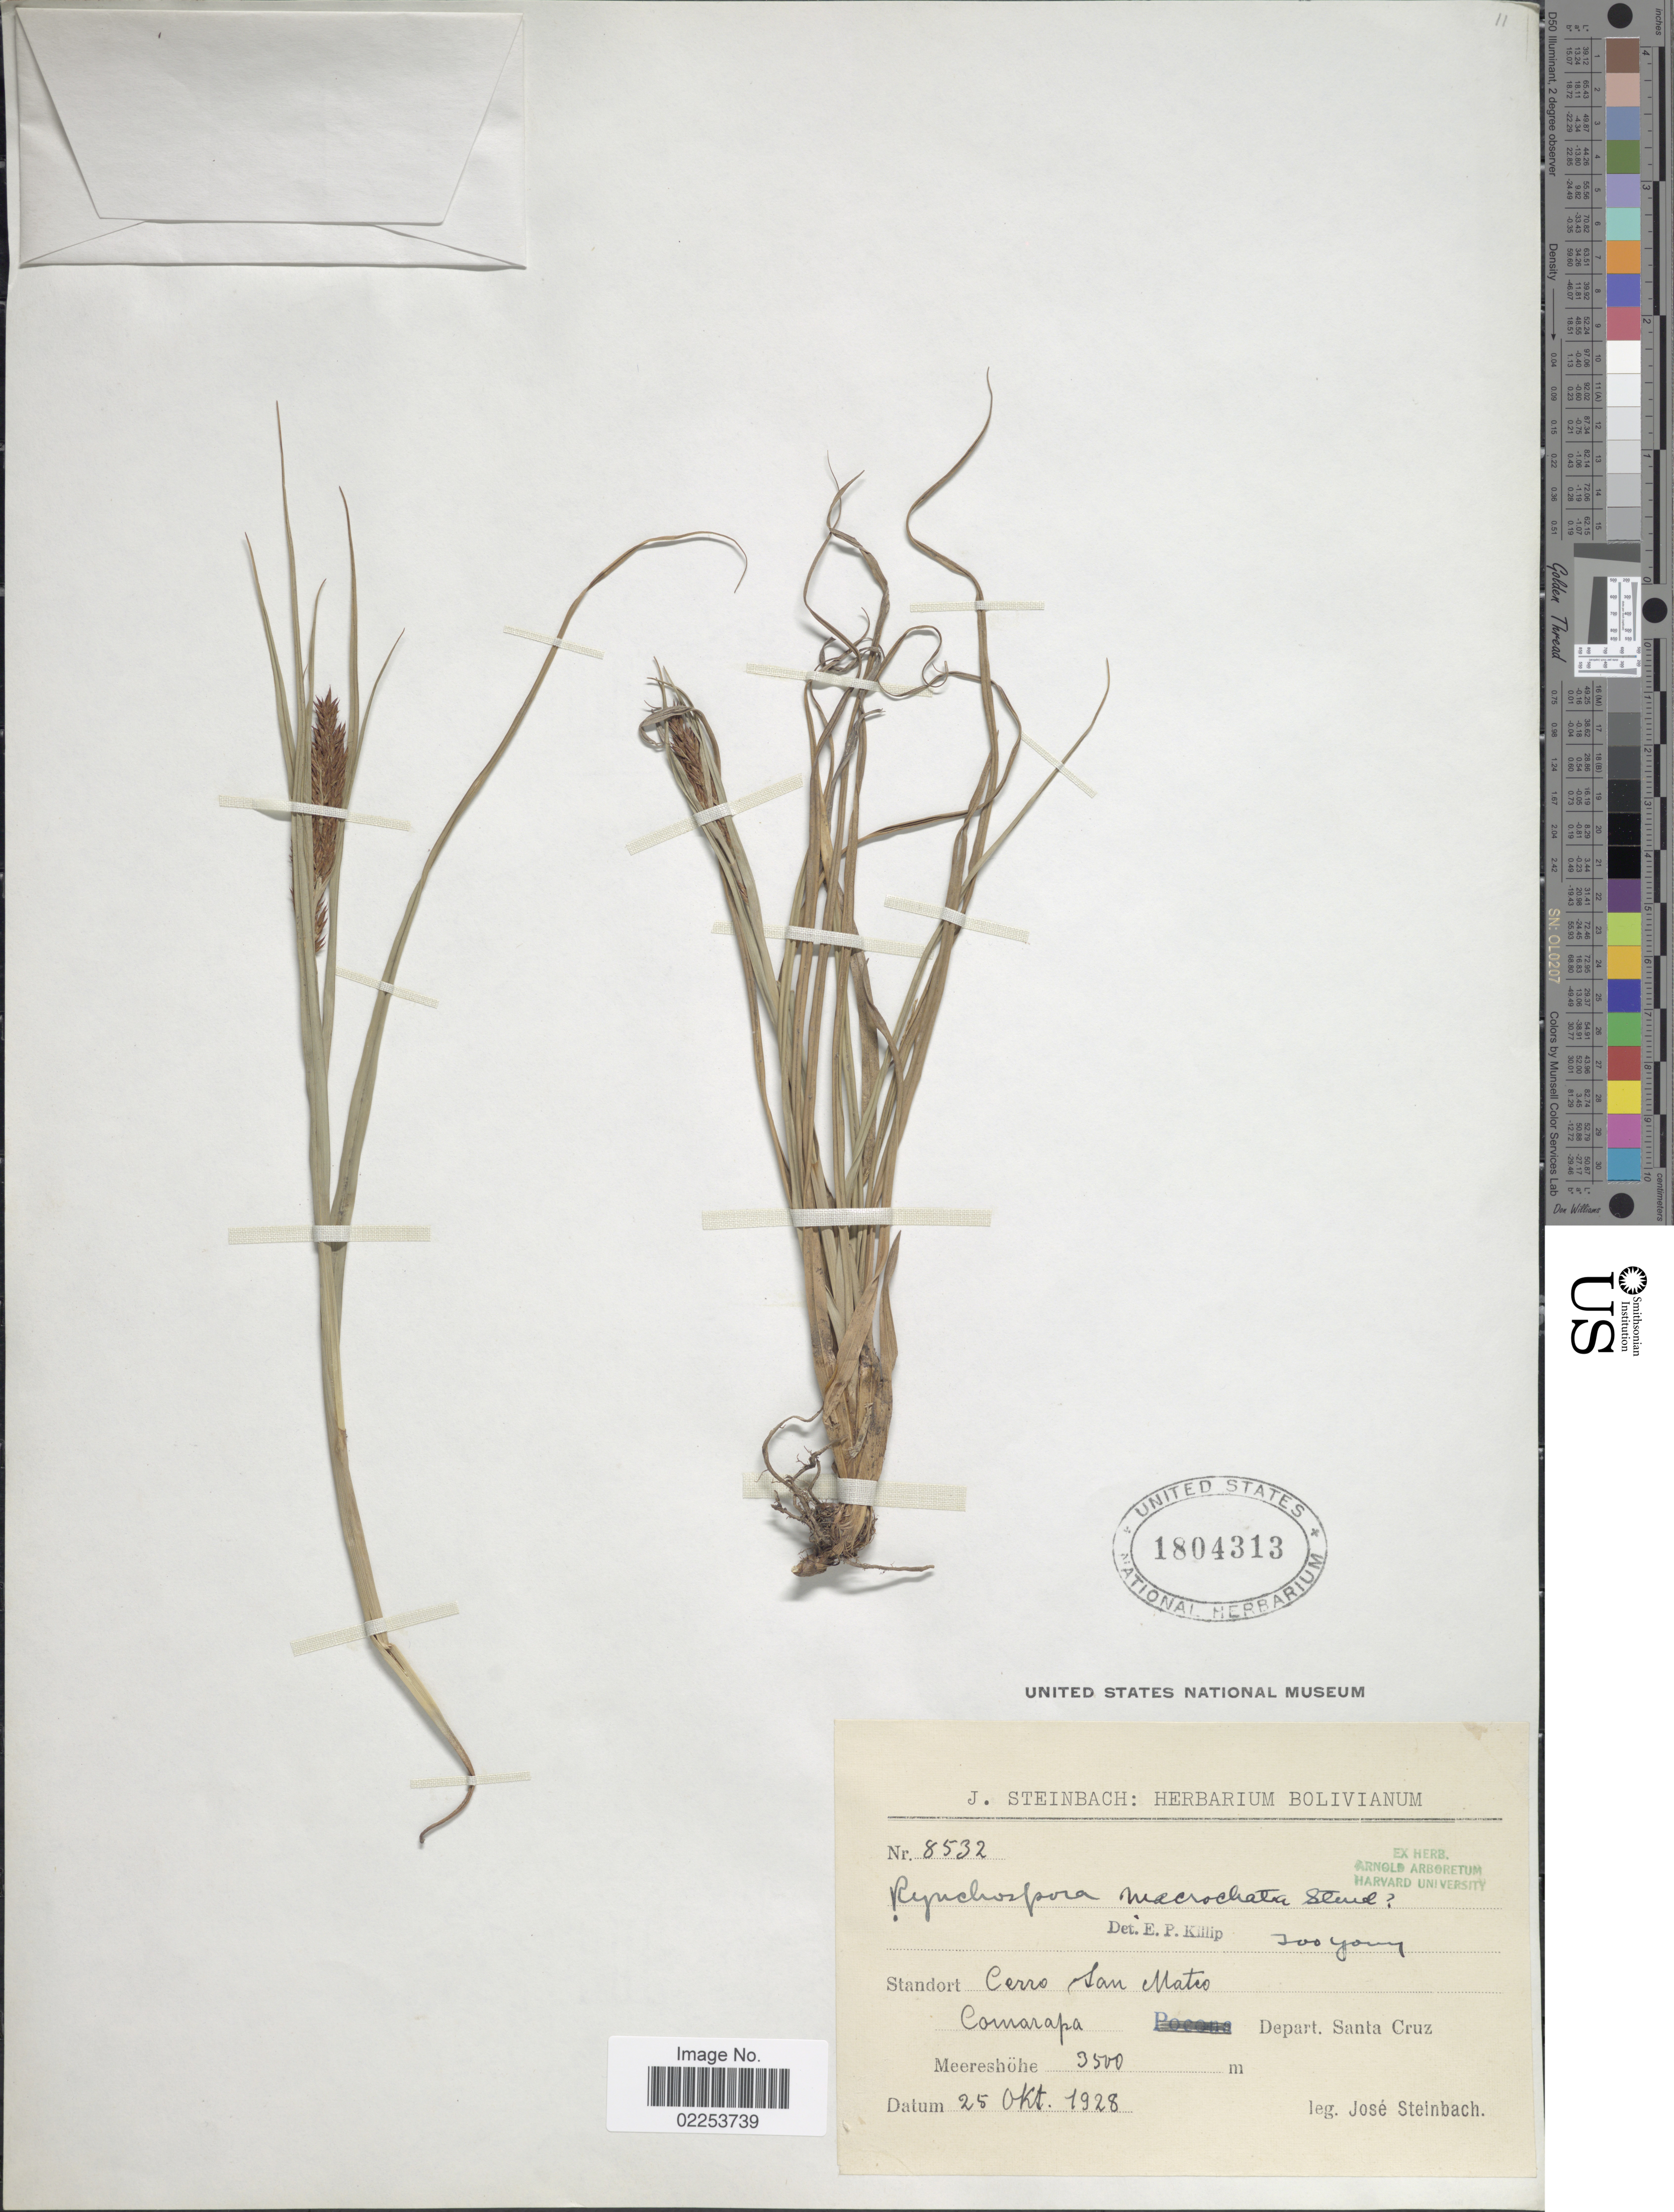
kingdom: Plantae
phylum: Tracheophyta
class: Liliopsida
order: Poales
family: Cyperaceae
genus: Rhynchospora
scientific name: Rhynchospora aristata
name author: Boeckeler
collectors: J. Steinbach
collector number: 8532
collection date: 1928-10-25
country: Bolivia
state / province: Santa Cruz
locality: Cerro San Mateo. Comarapa. Depart Santa Cruz.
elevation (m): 3500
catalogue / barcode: US 1804313